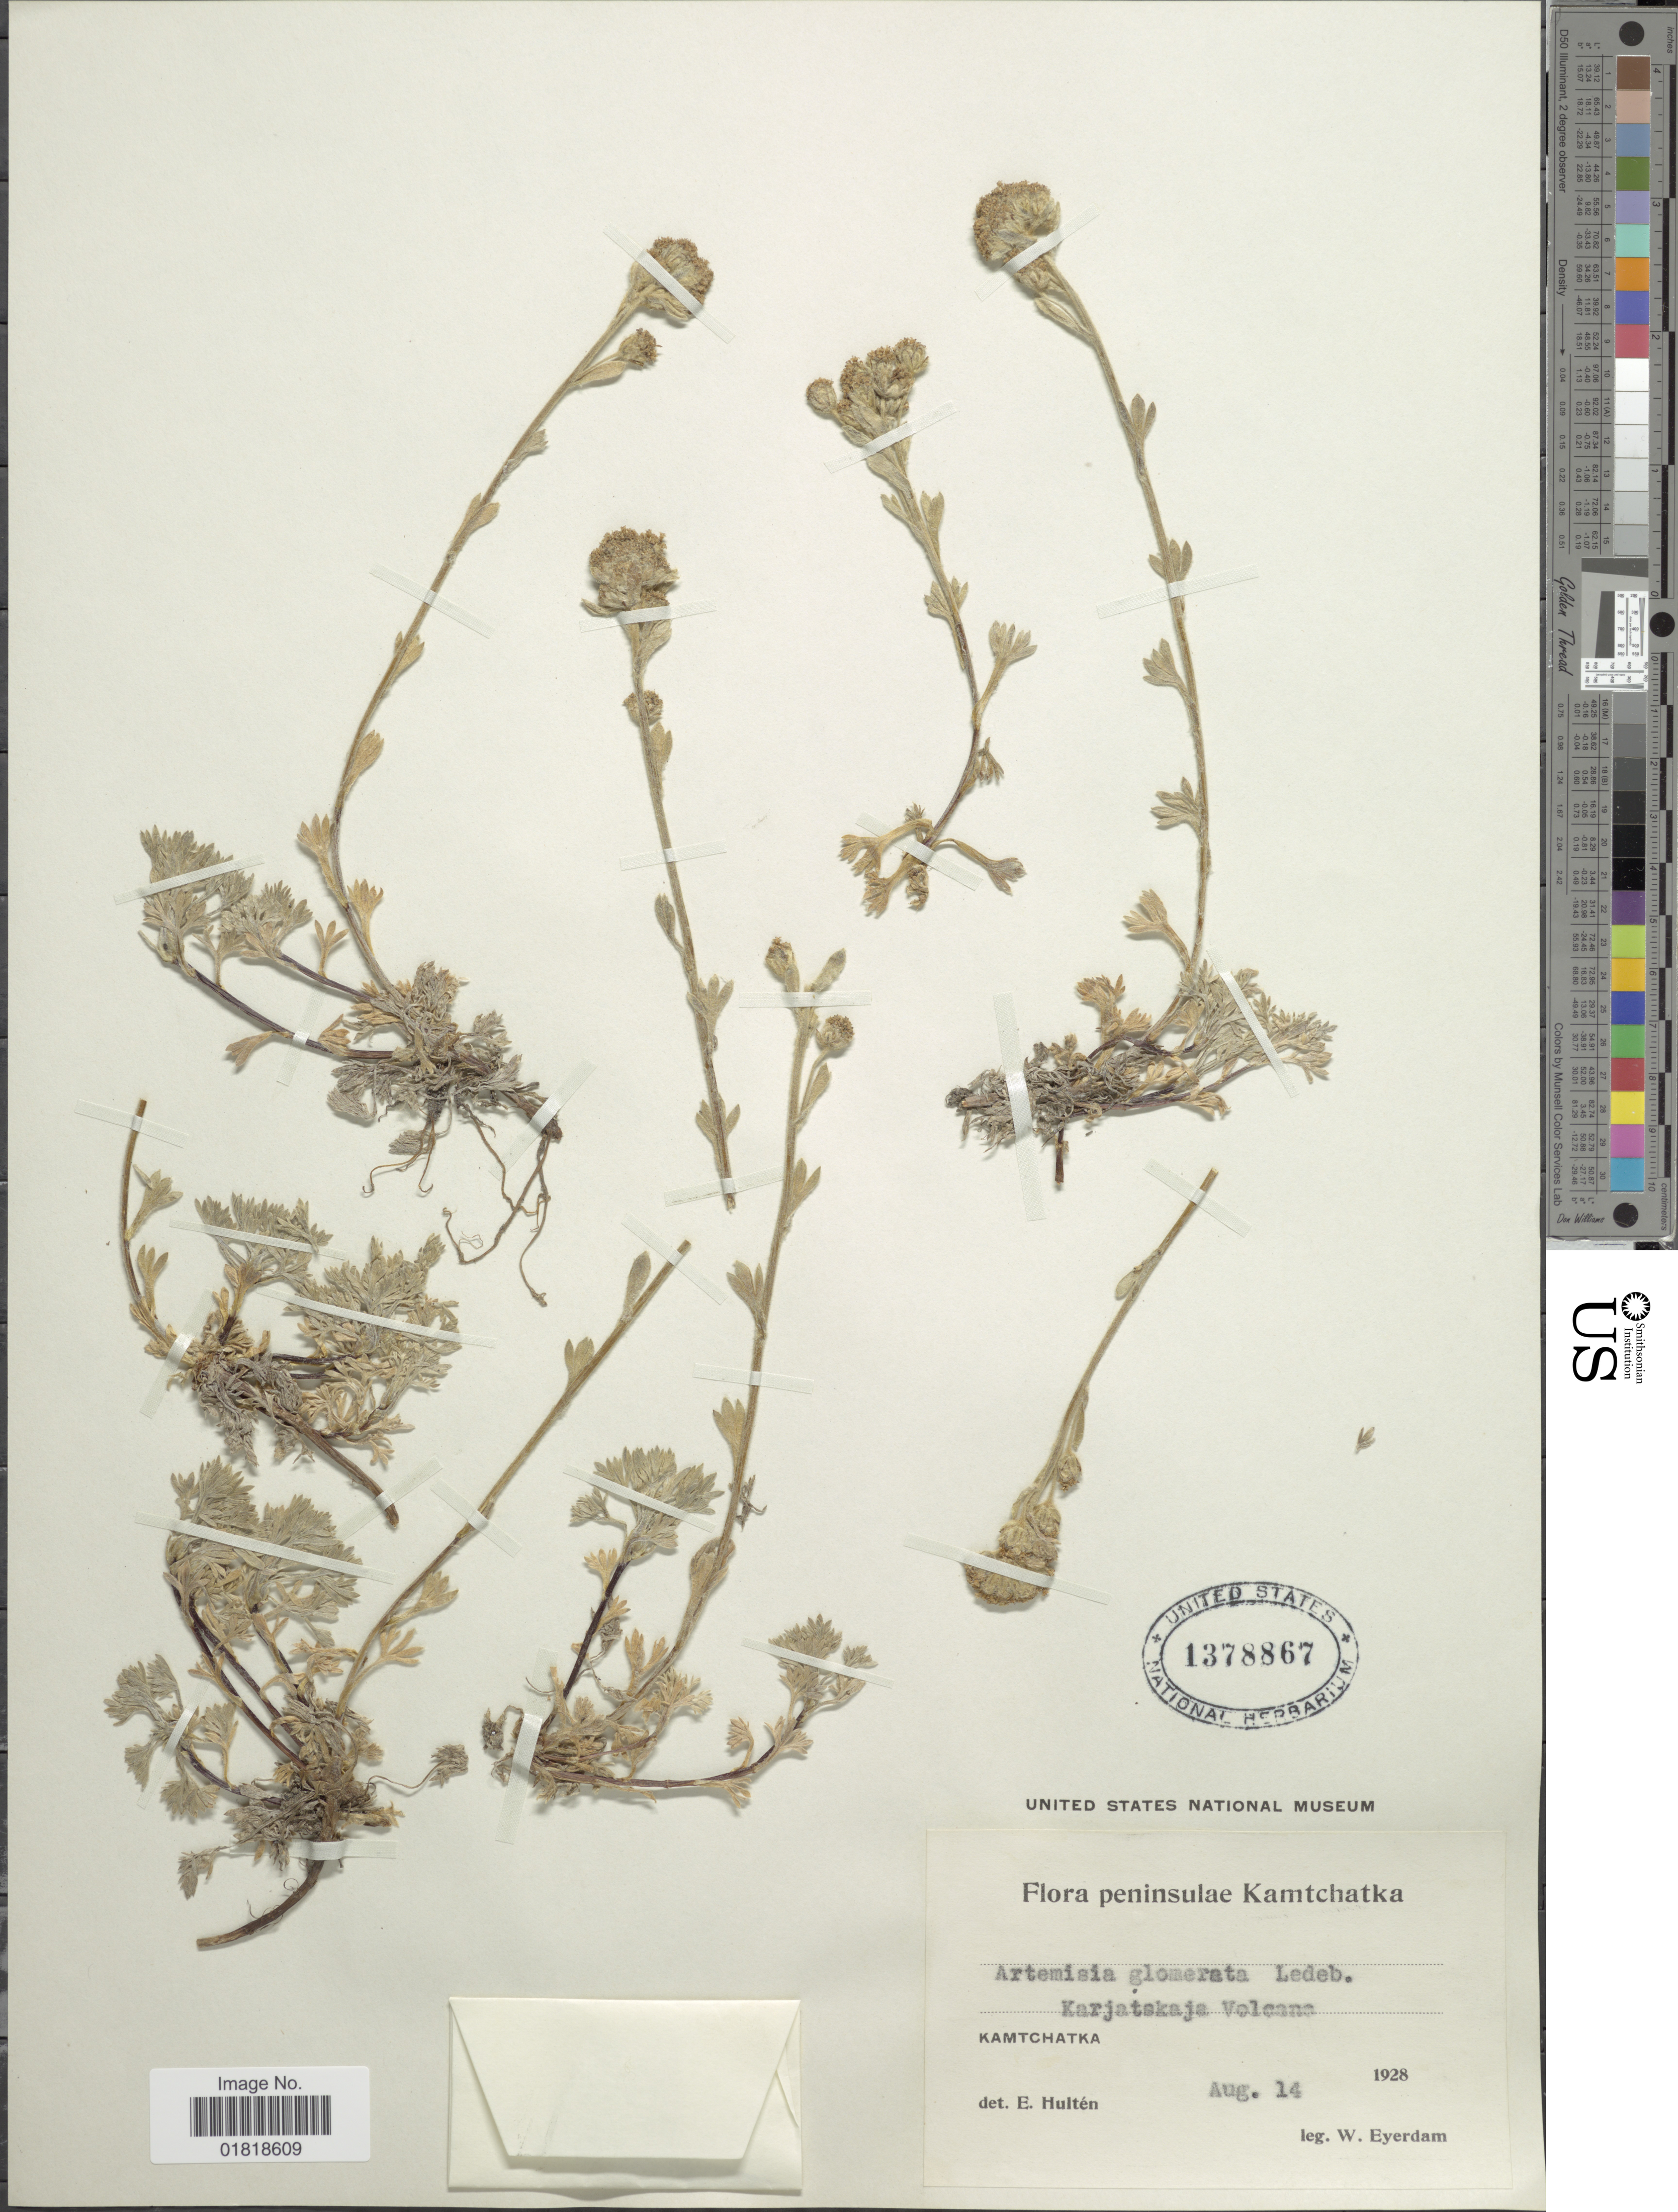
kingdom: Plantae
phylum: Tracheophyta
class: Magnoliopsida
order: Asterales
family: Asteraceae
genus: Artemisia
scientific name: Artemisia glomerata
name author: Ledeb.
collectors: W. J. Eyerdam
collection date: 1928-08-14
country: Russian Federation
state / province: Kamchatka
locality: Peninsulae Kamtchatka, Karjatskaja Volcano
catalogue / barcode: US 1378867